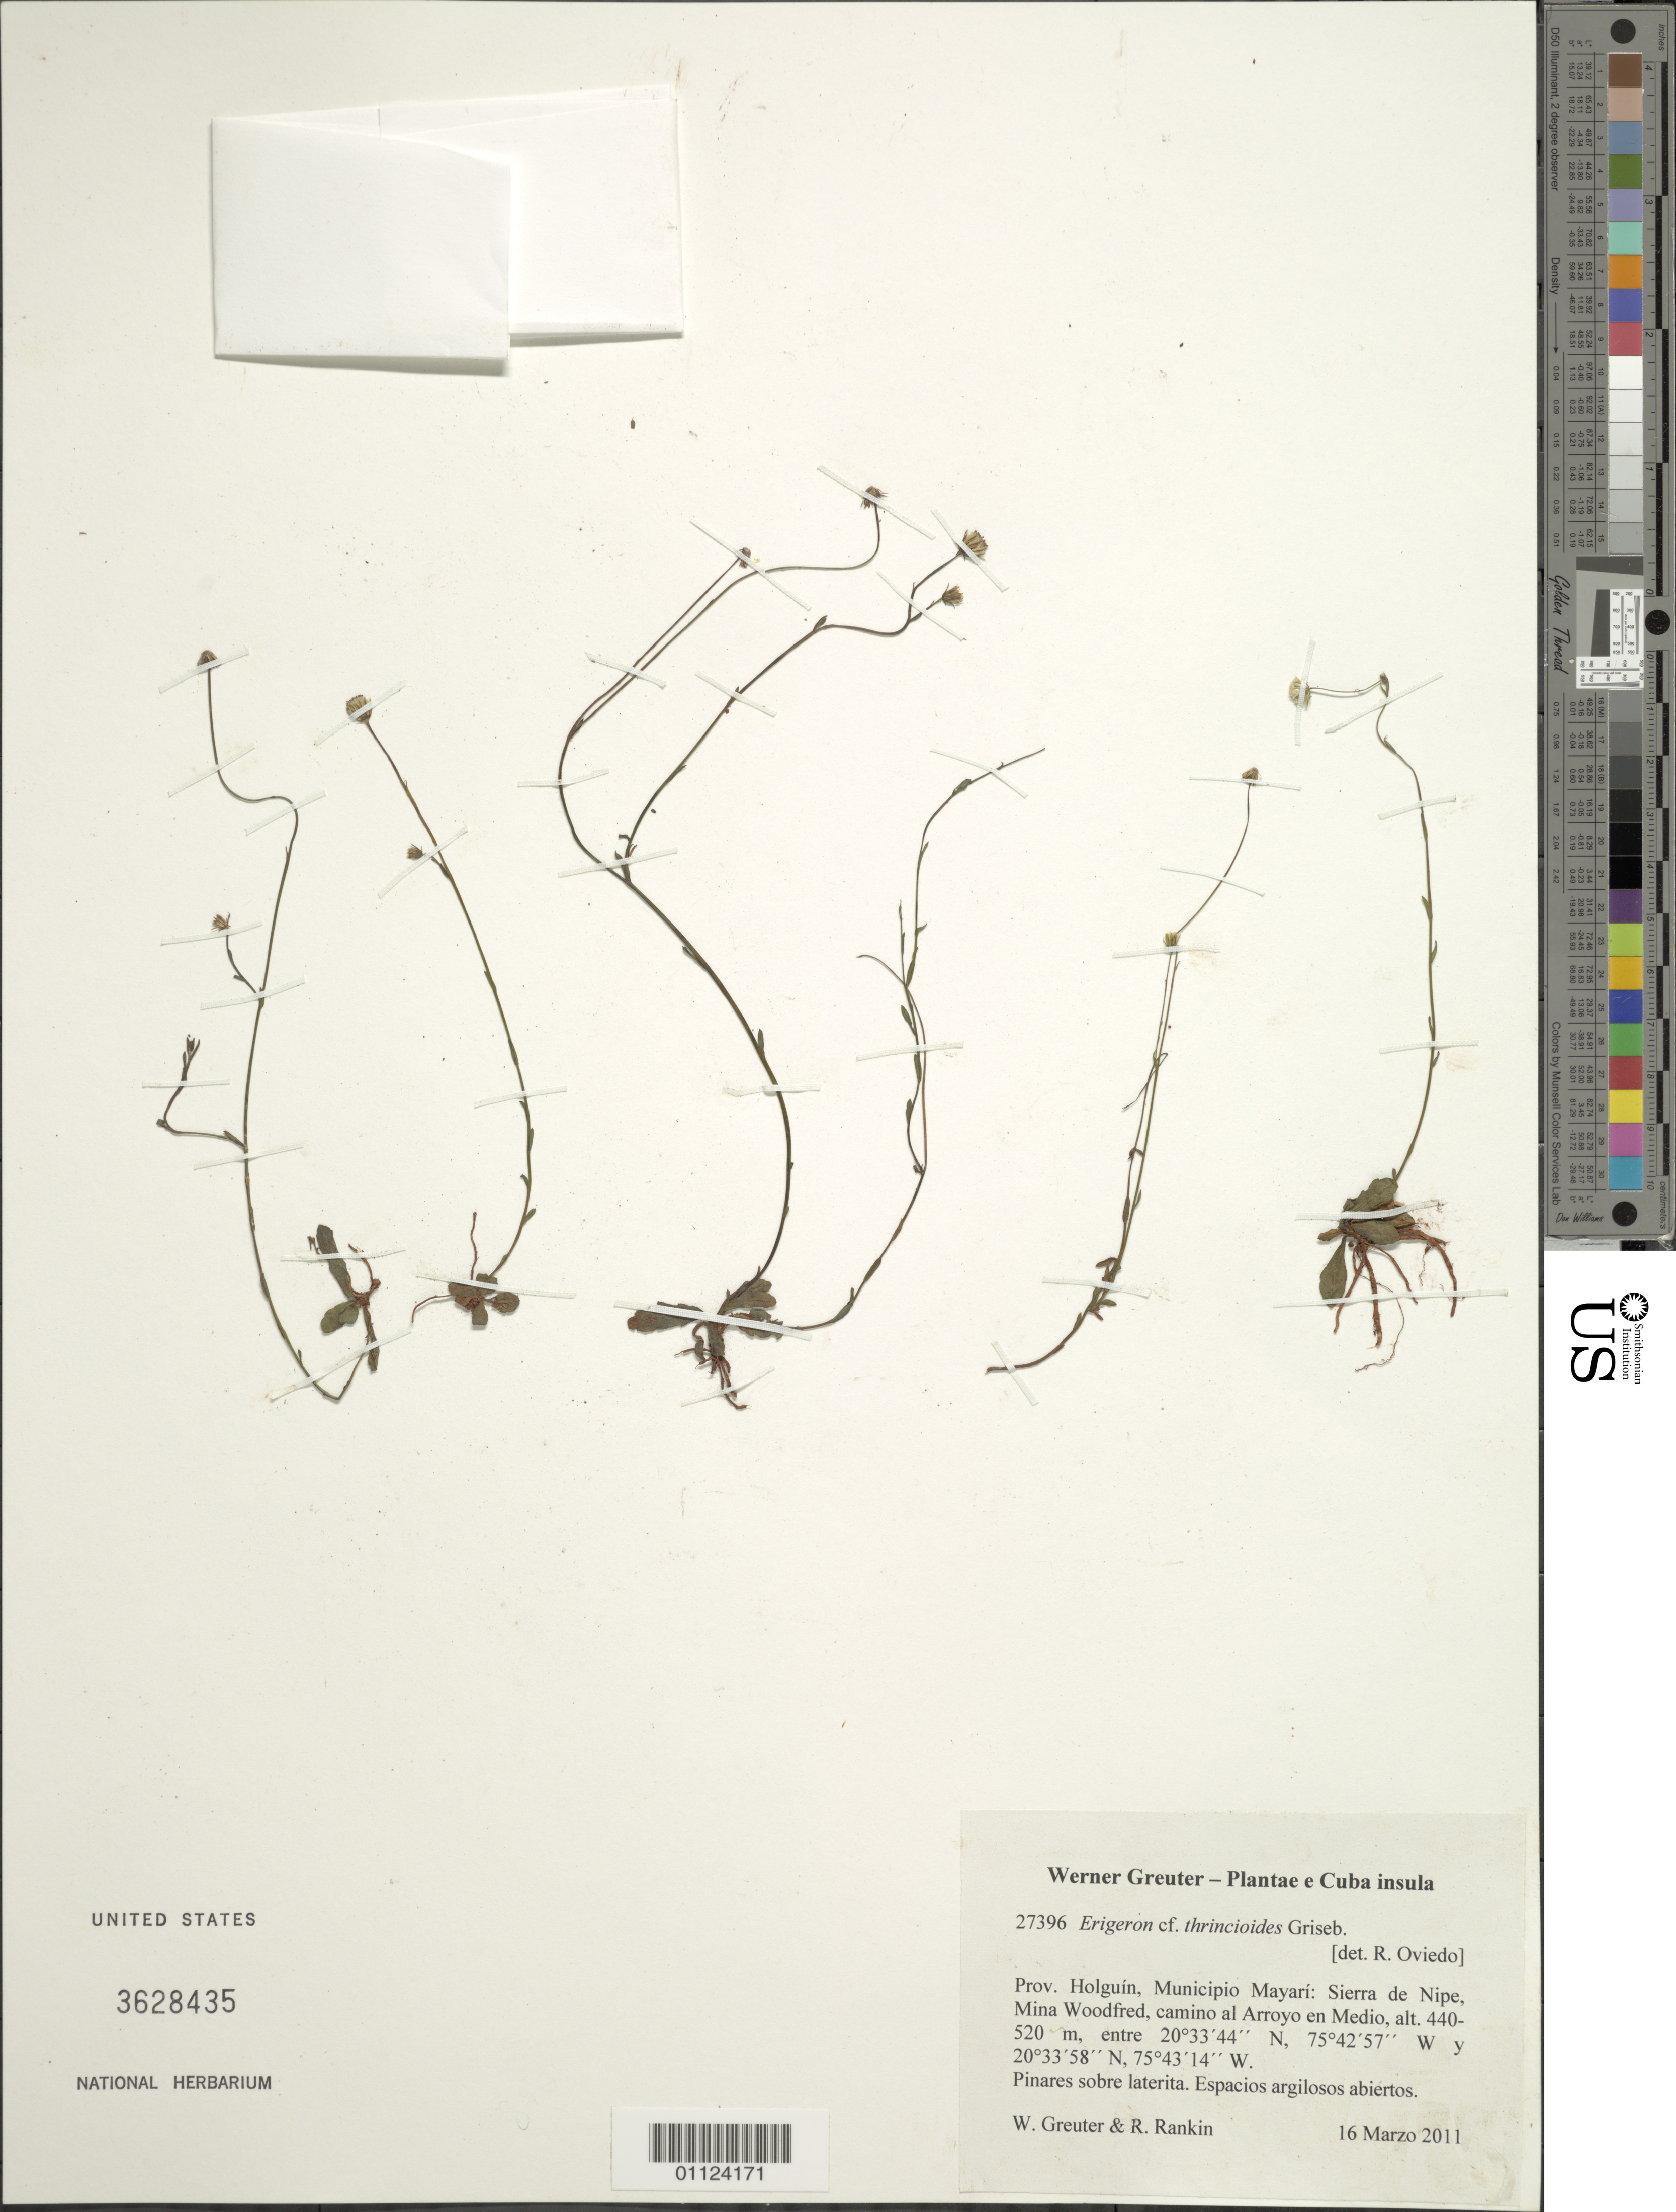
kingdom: Plantae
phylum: Tracheophyta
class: Magnoliopsida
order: Asterales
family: Asteraceae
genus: Erigeron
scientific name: Erigeron thrincioides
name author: Griseb.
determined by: Oviedo, R.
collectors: W. Greuter & R. Rankin Rodriguez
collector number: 27396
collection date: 2011-03-16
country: Cuba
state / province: Holguín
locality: Municipio Mayarí: Sierra de Nipe, Mina Woodfred, camino al Arroyo en Medio.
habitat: Pinares sobre laterita. Espacios argilosos abiertos.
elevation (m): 440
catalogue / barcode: US 3628435